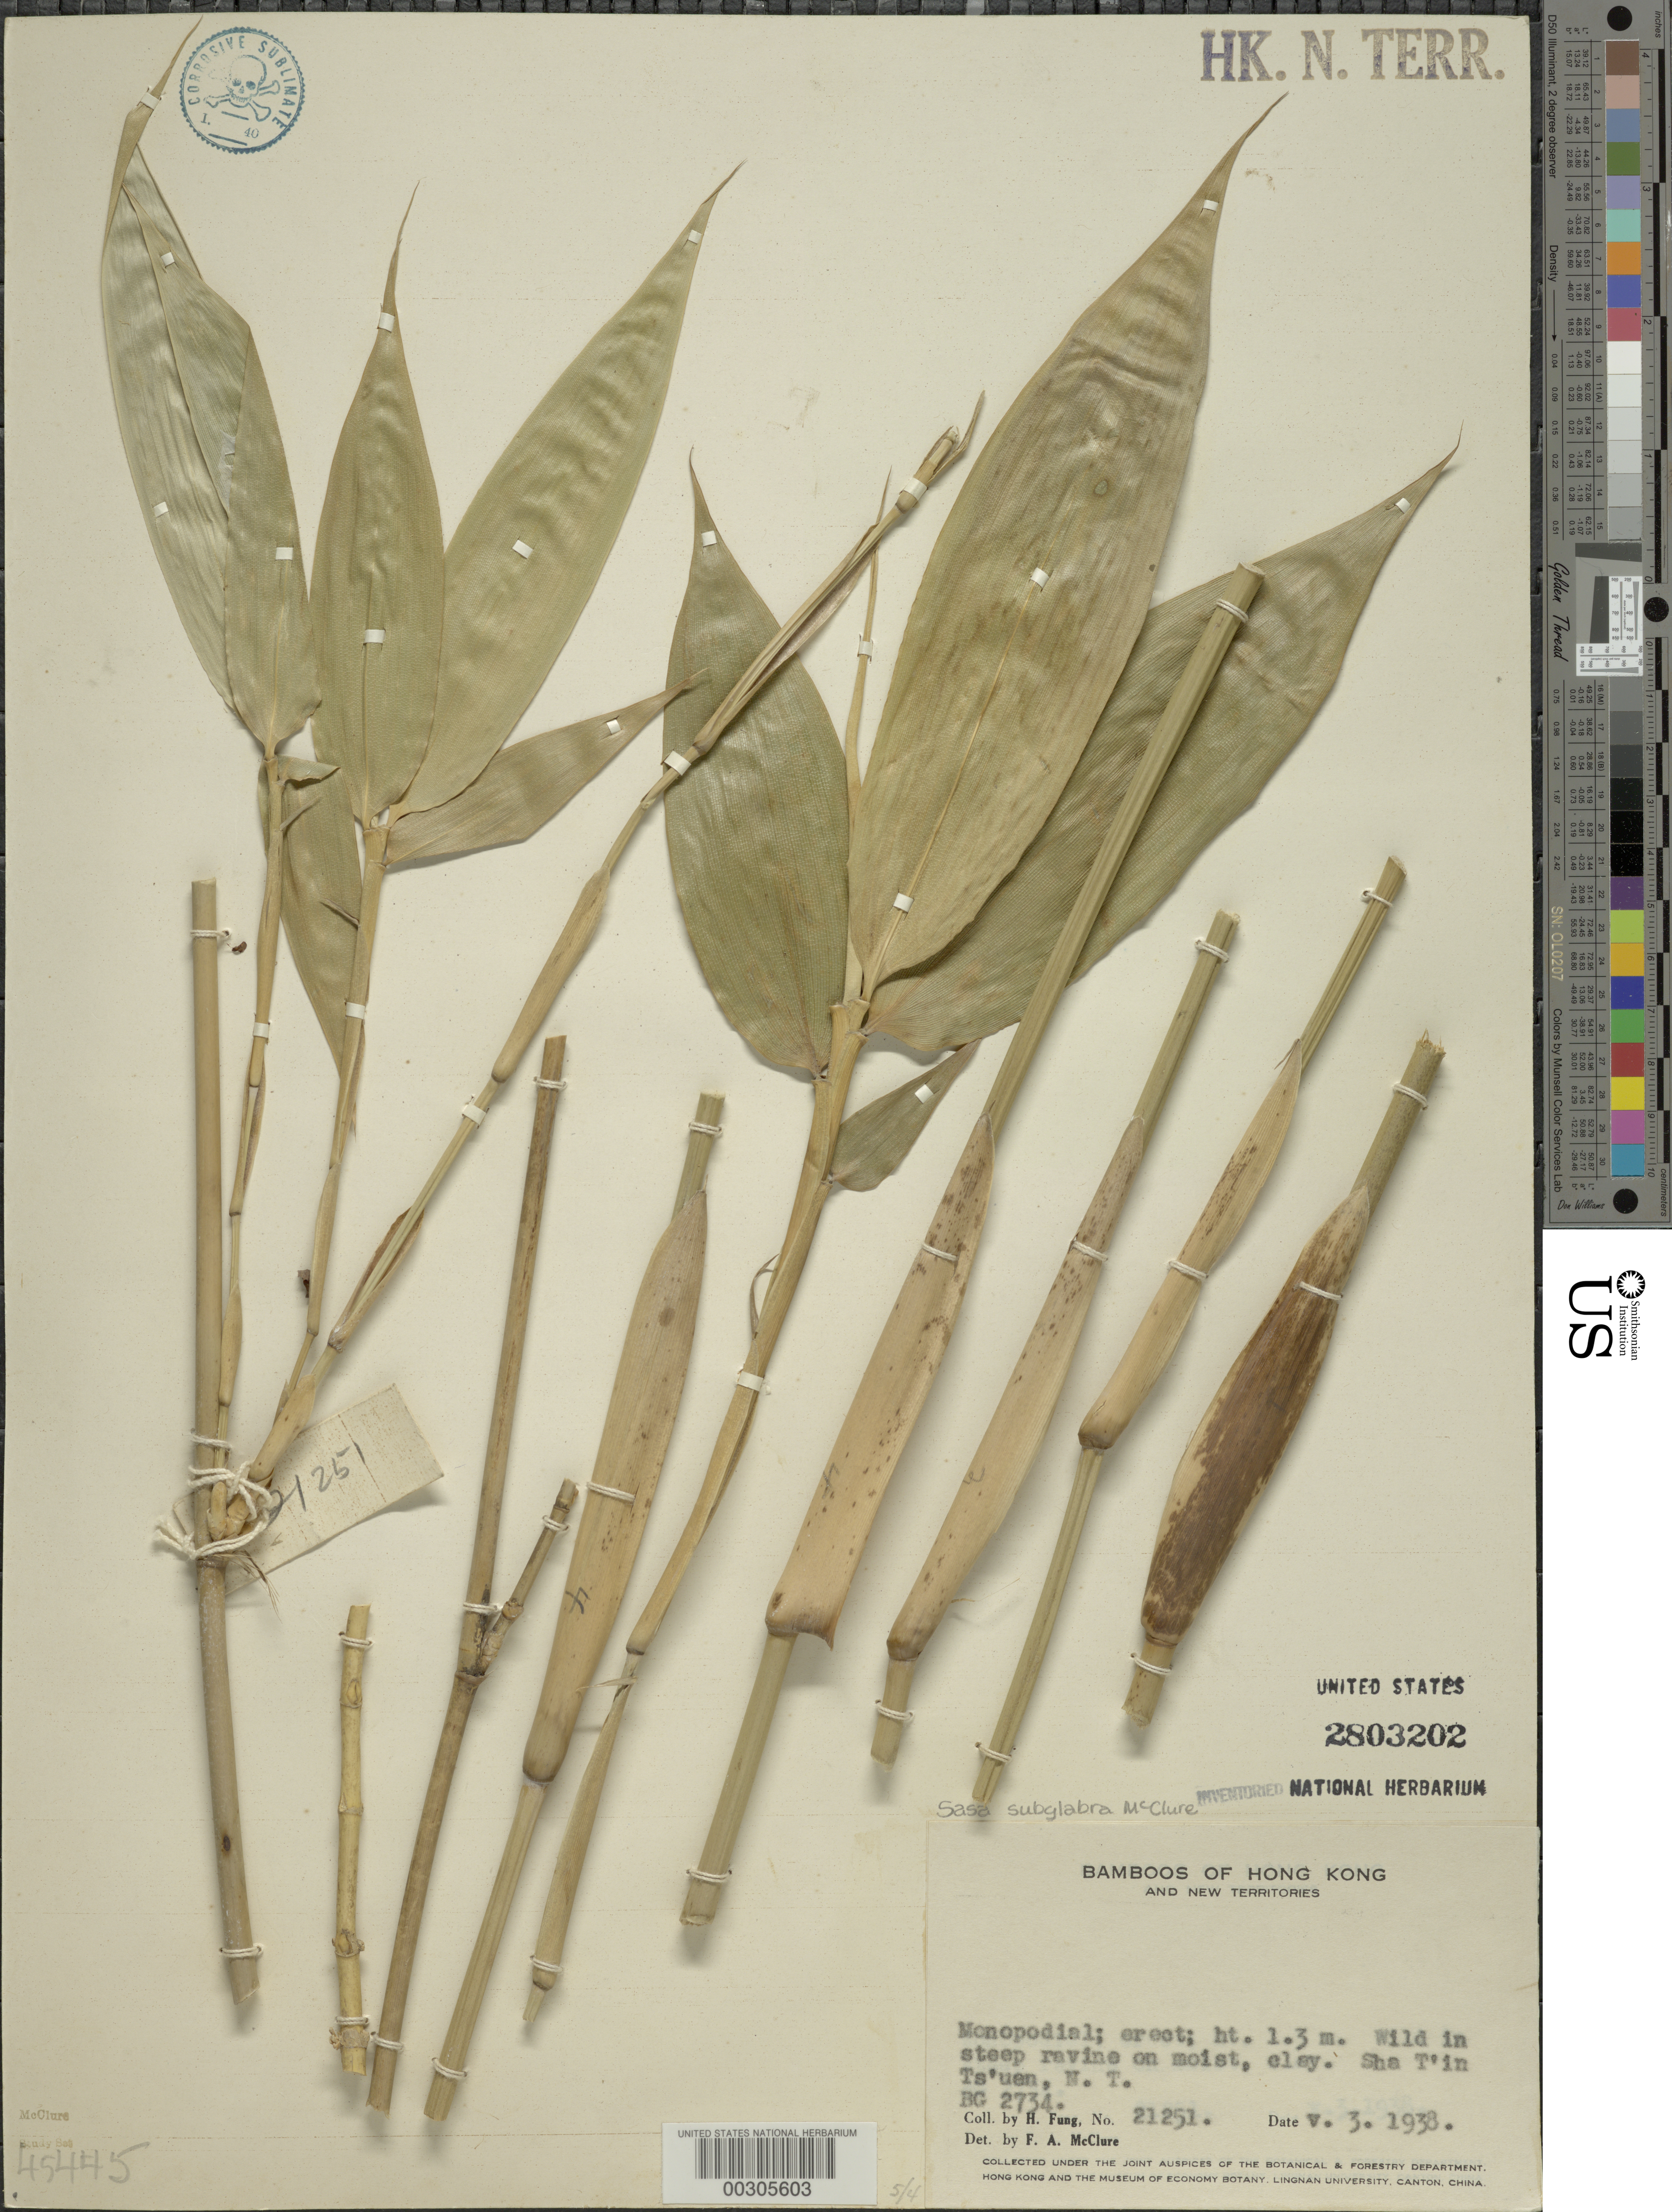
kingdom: Plantae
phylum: Tracheophyta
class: Liliopsida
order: Poales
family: Poaceae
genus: Sasa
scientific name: Sasa subglabra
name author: McClure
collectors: H. L. Fung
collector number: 21251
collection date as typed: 03 May 1938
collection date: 1938-05-03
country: China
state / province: Hong Kong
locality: N.t., sha t'in ts'uen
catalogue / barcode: US 2803202